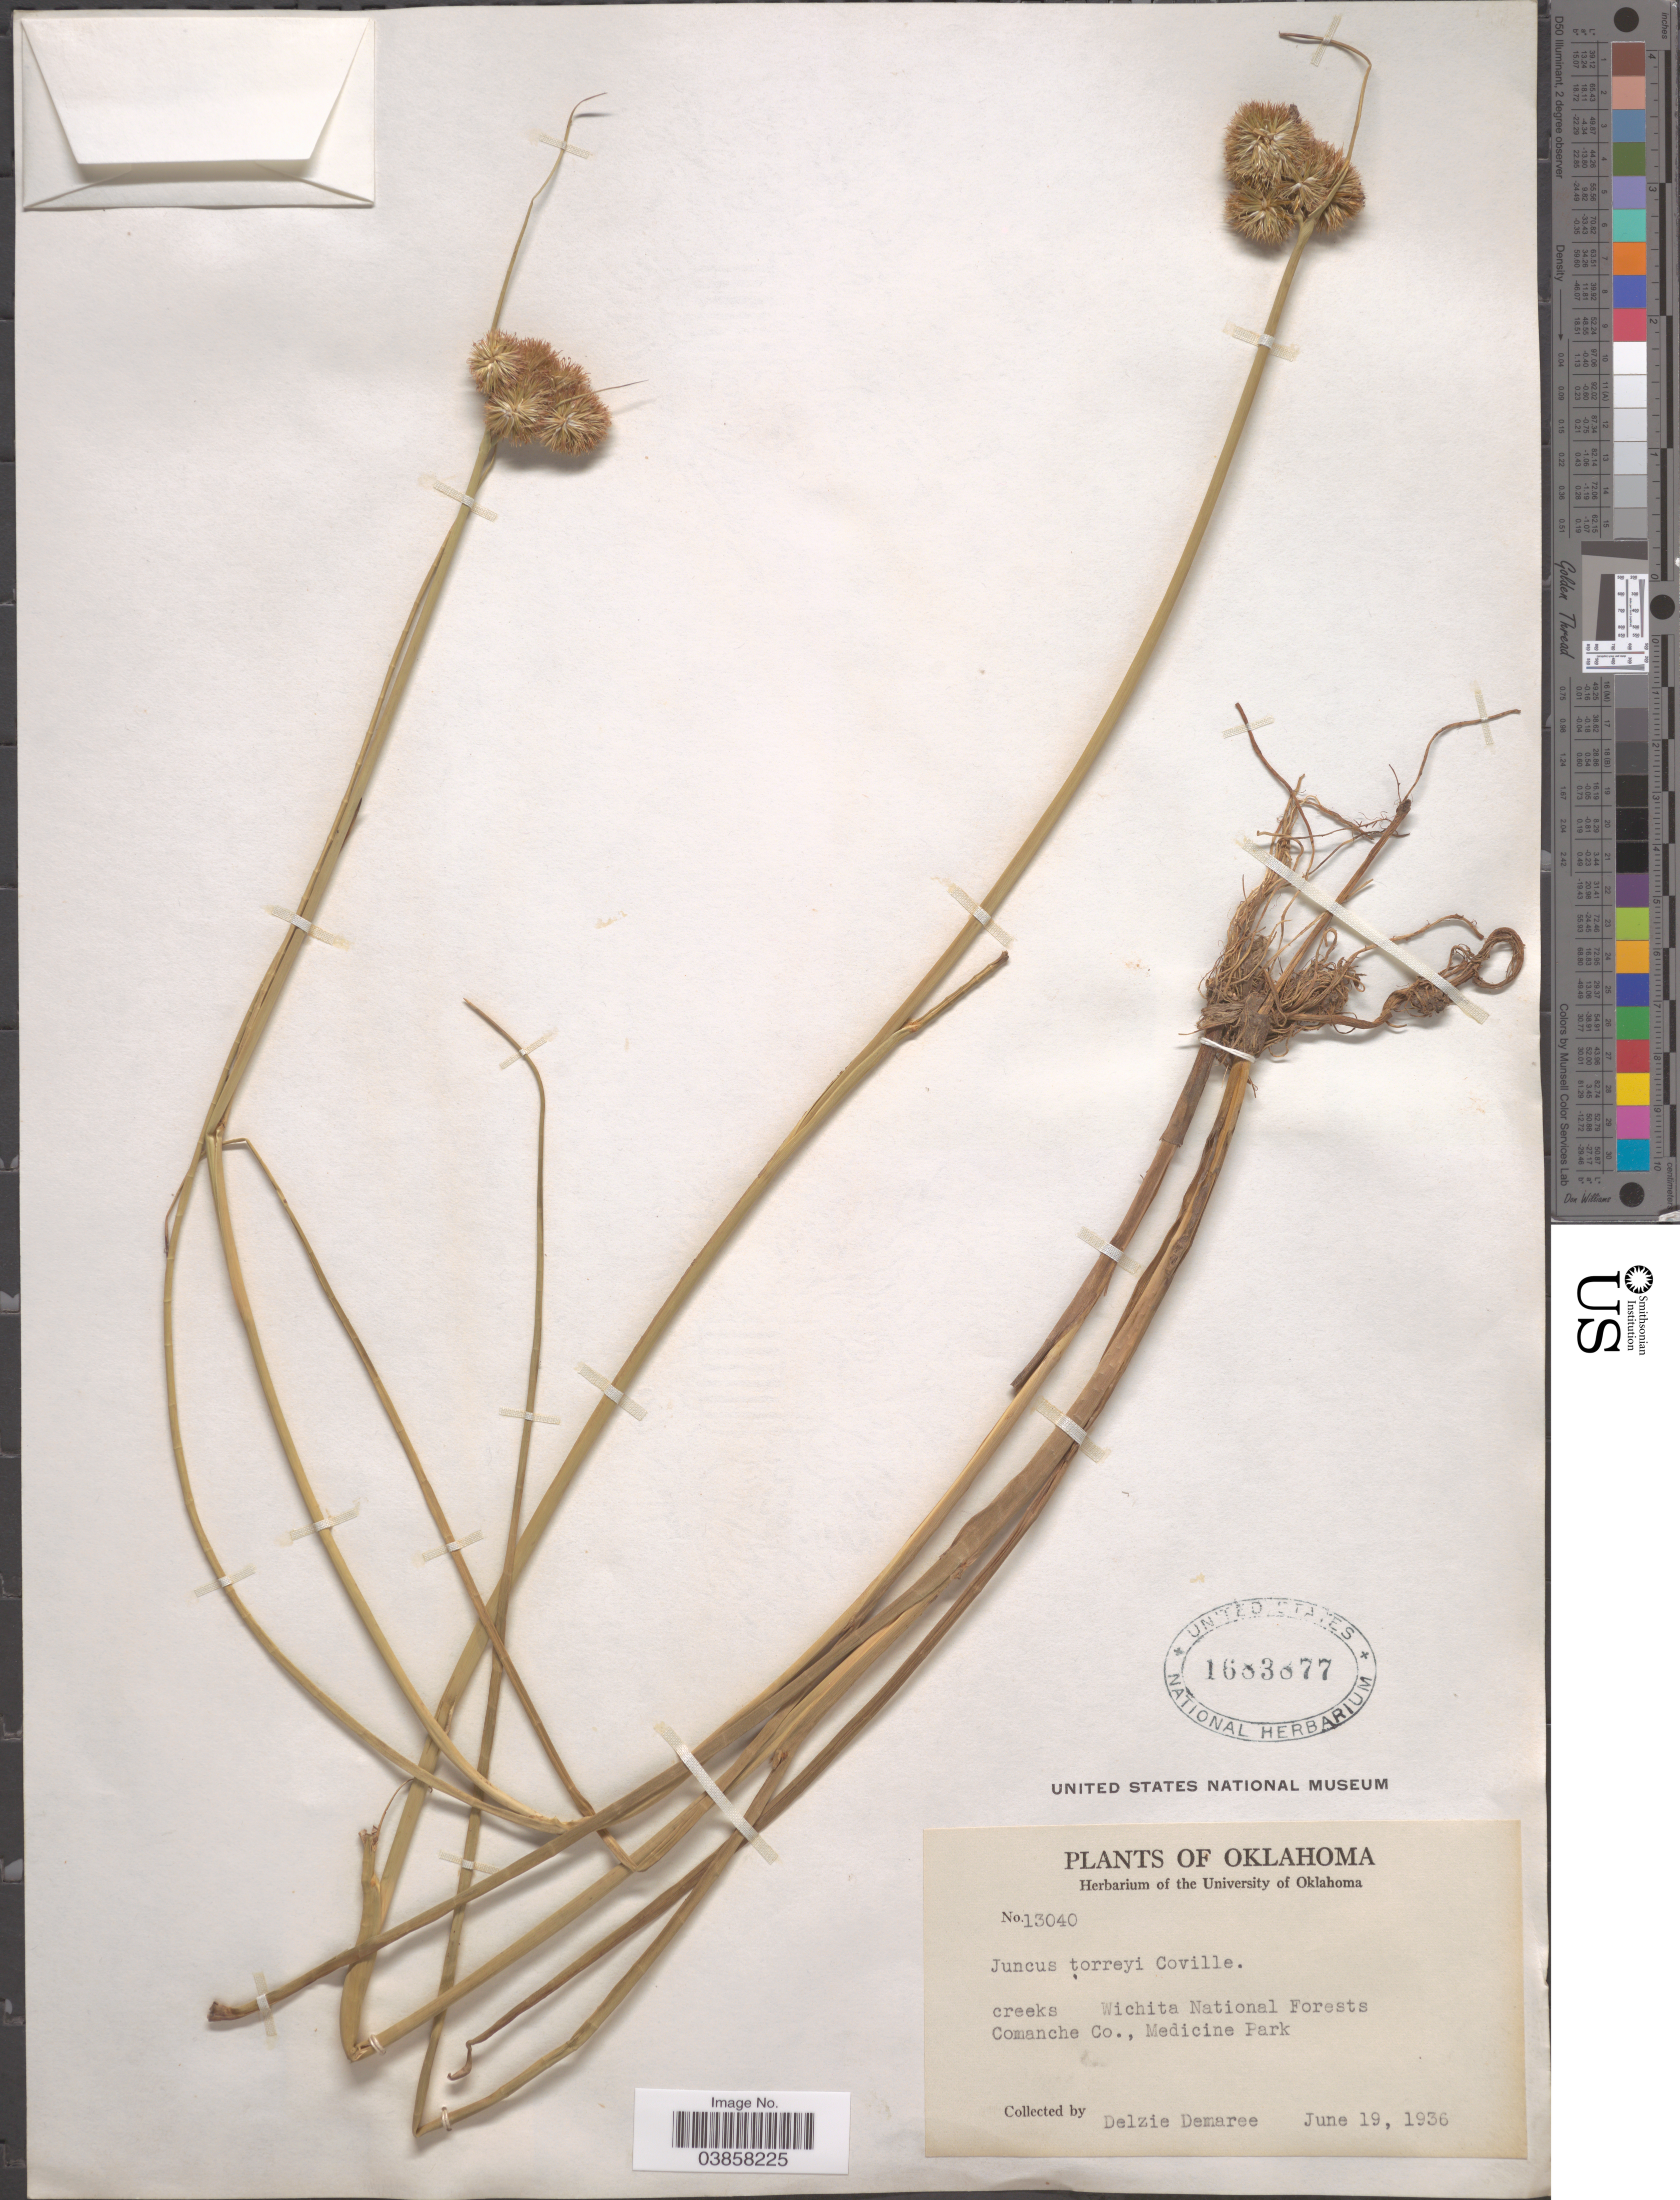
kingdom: Plantae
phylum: Tracheophyta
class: Liliopsida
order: Poales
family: Juncaceae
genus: Juncus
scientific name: Juncus torreyi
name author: Coville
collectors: D. Demaree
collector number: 13040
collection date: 1936-06-19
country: United States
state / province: Oklahoma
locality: Wichita National Forests. Comanche Co., Medicine Park.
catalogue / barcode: US 1683877